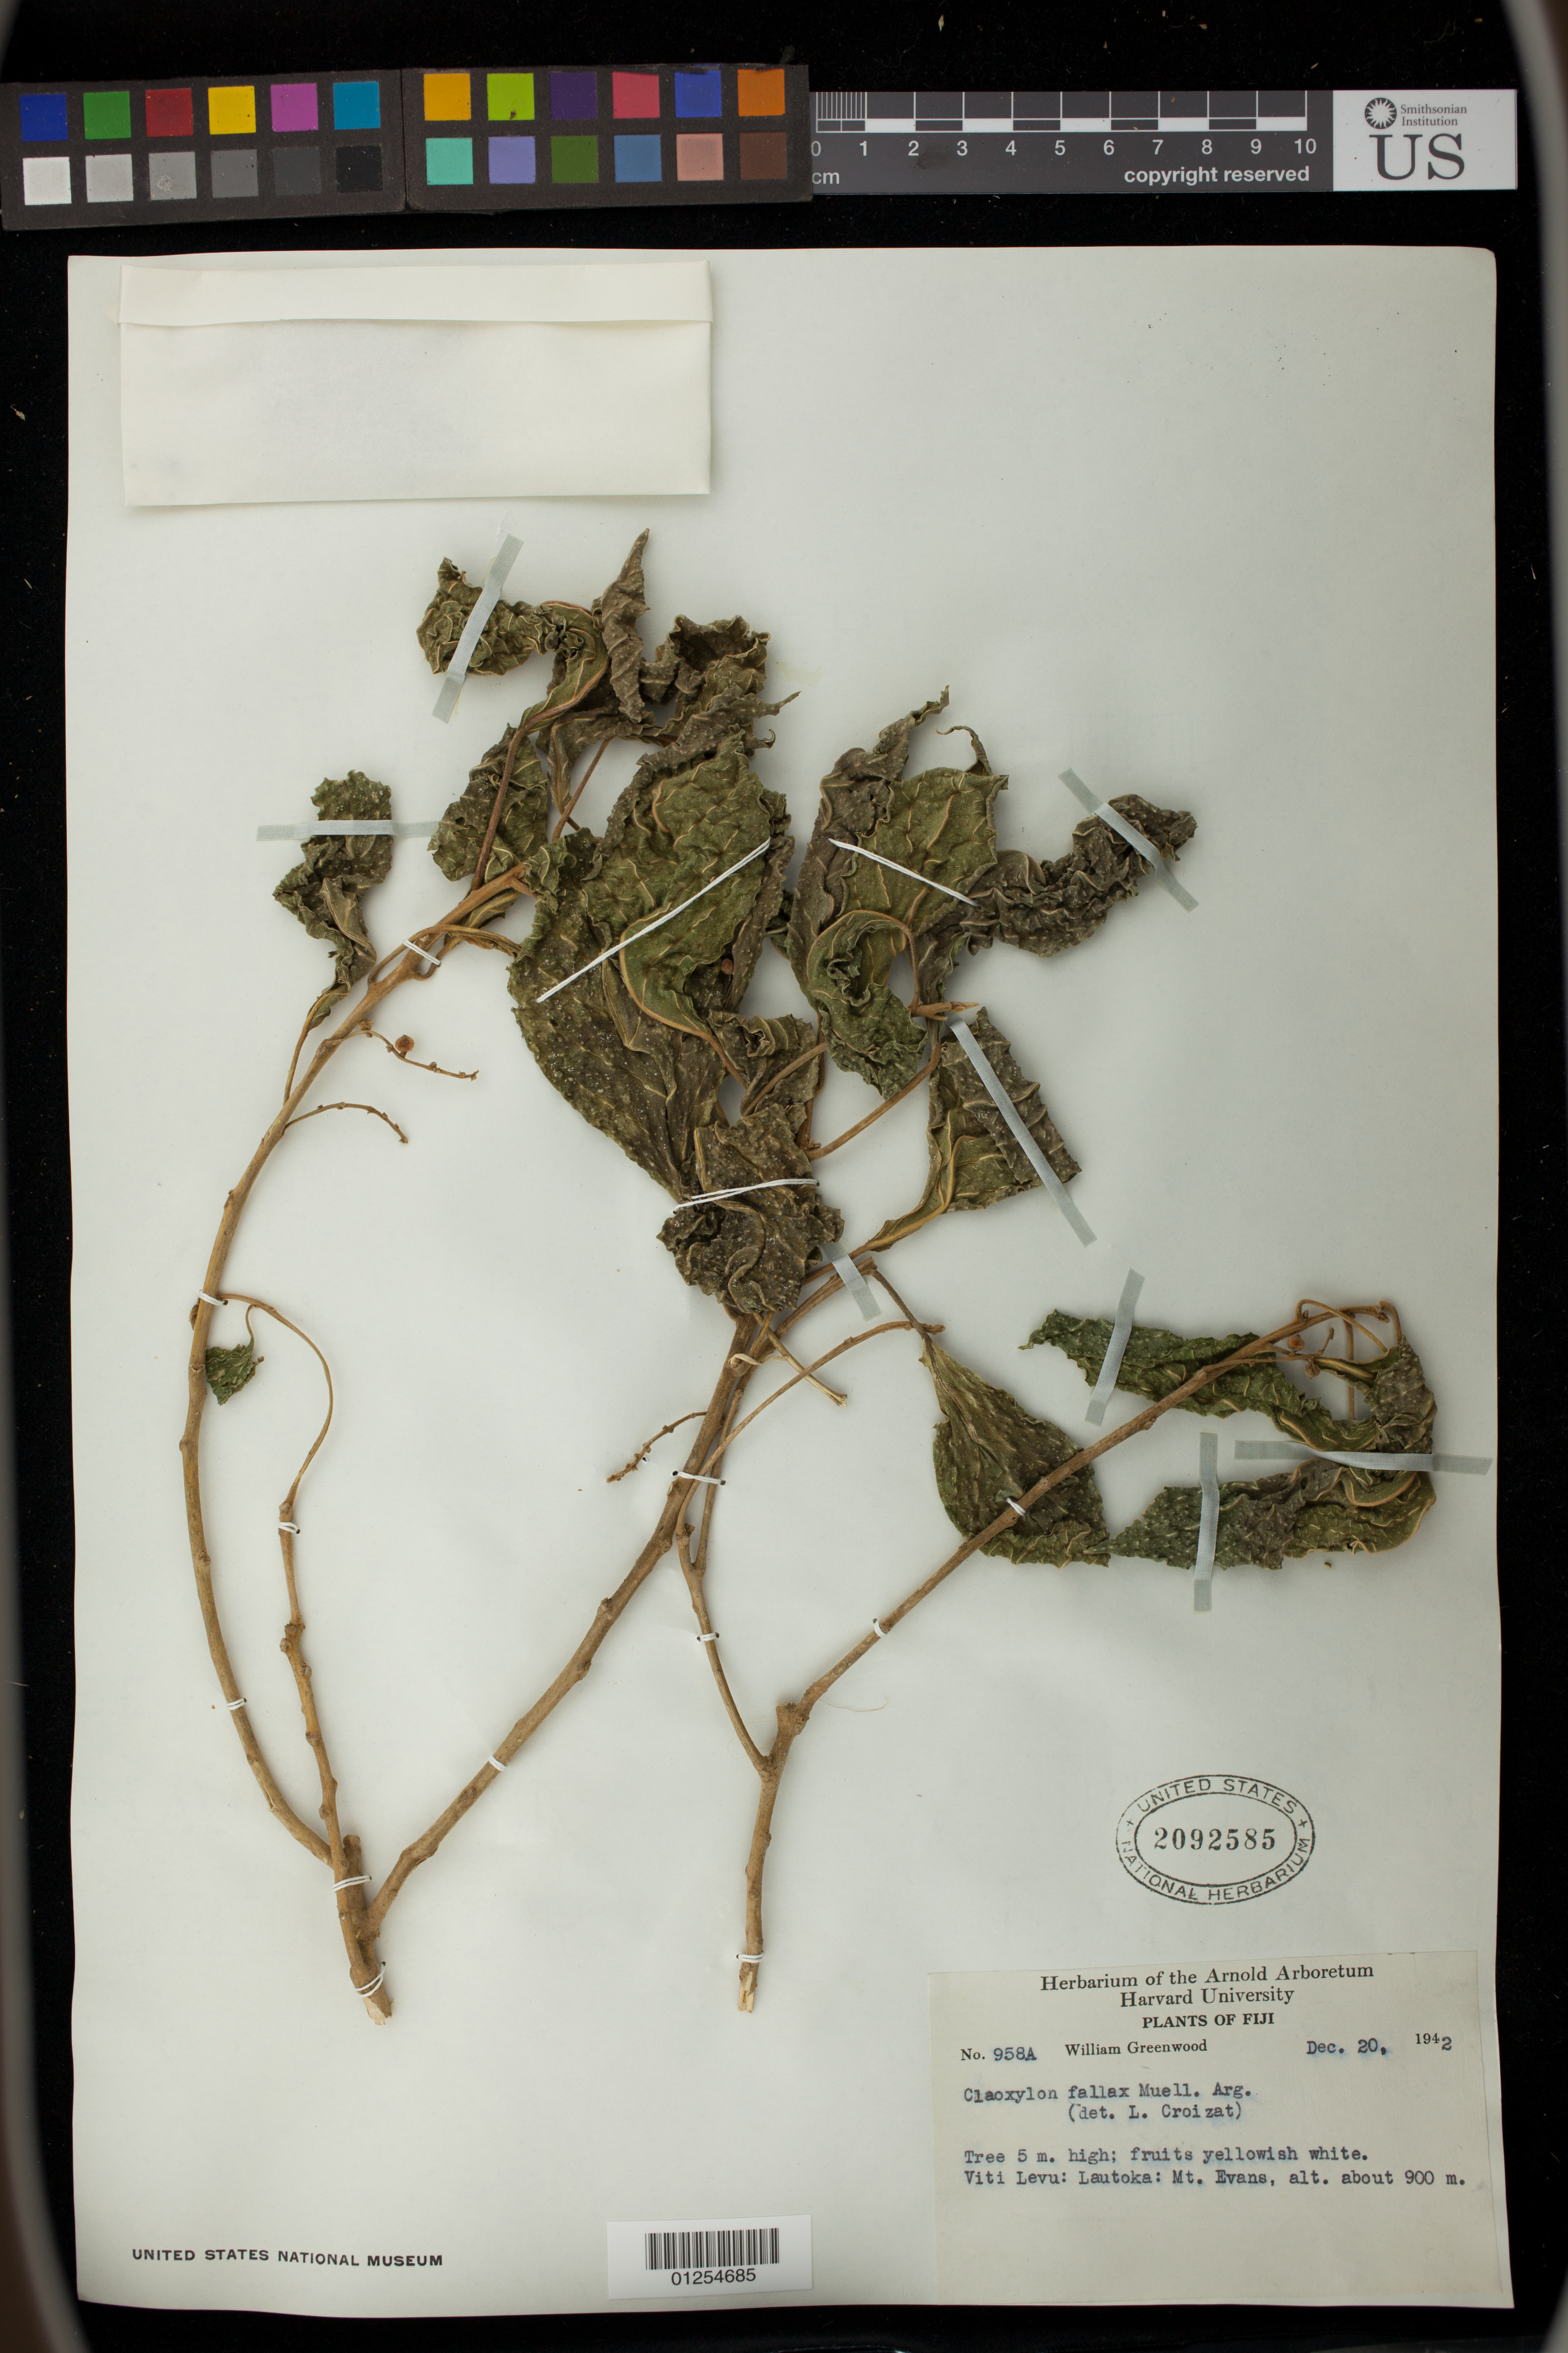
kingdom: Plantae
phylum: Tracheophyta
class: Magnoliopsida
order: Malpighiales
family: Euphorbiaceae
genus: Claoxylon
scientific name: Claoxylon fallax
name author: Müll. Arg.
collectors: W. Greenwood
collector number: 958A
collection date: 1942-12-20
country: Fiji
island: Viti Levu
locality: Lautoka: Mt. Evans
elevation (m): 900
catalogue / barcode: US 2092585